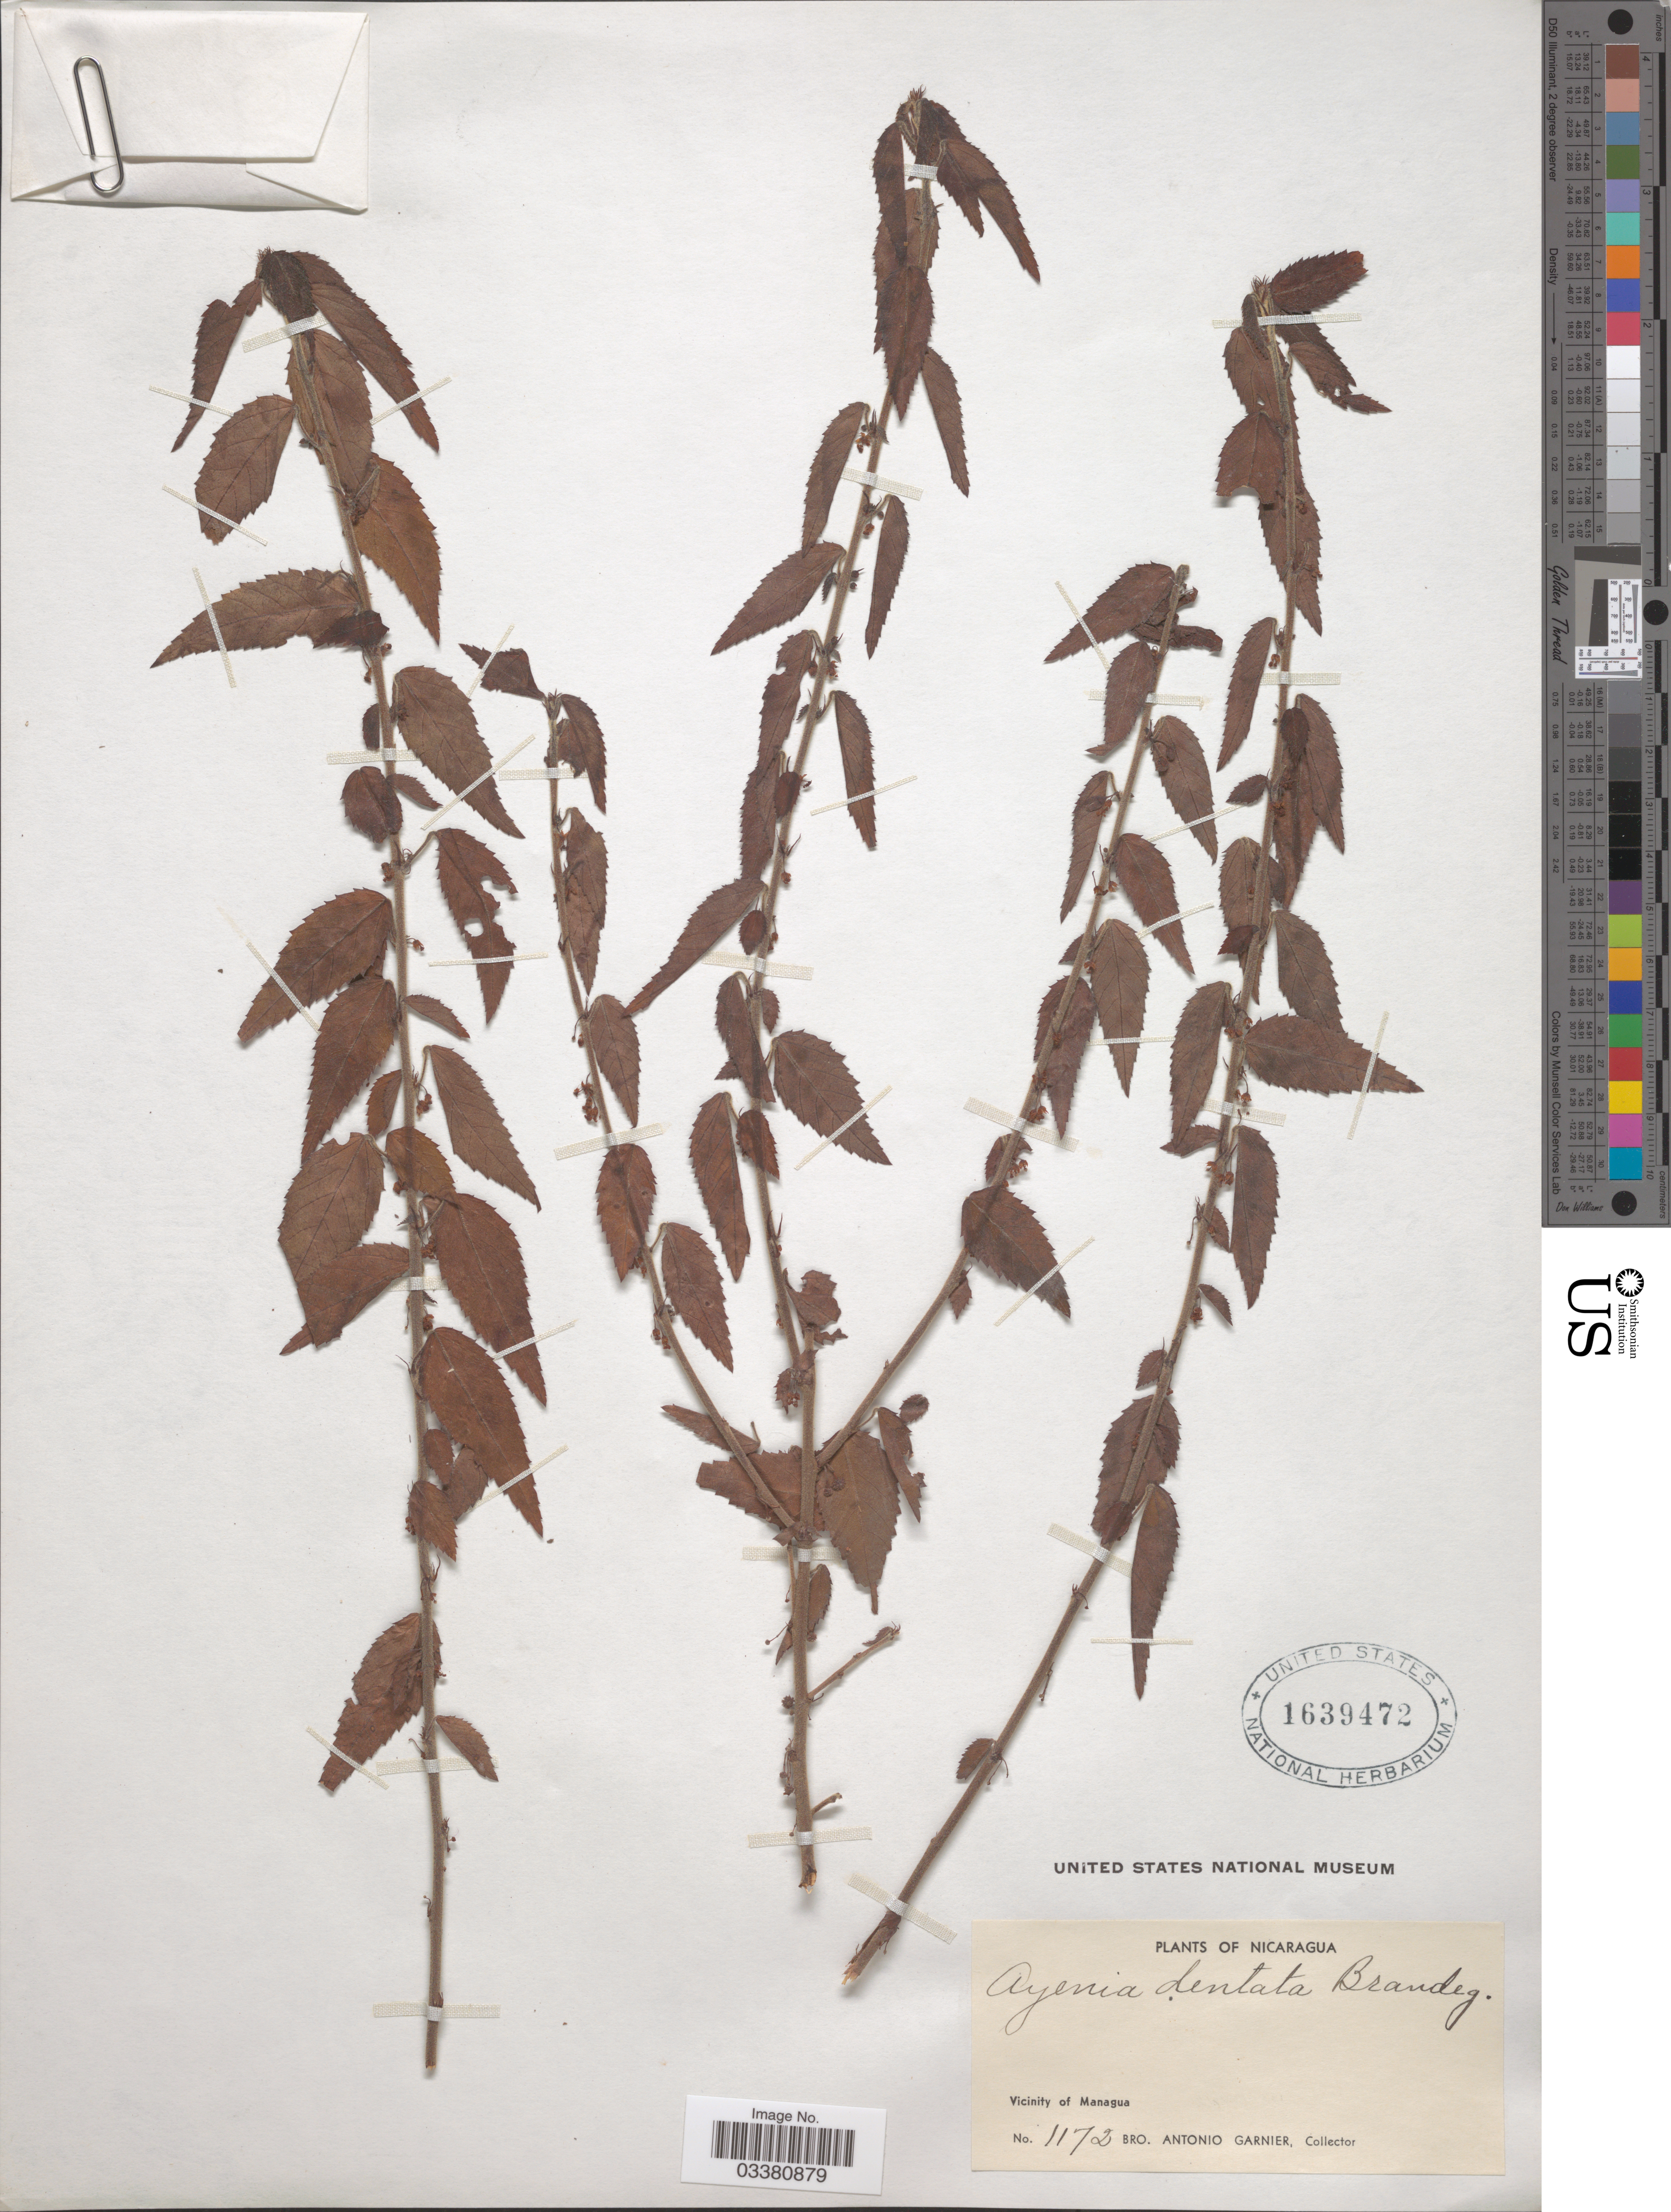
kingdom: Plantae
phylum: Tracheophyta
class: Magnoliopsida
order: Malvales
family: Malvaceae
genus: Ayenia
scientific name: Ayenia dentata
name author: Brandegee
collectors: Bro. A. Garnier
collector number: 1172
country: Nicaragua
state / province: Managua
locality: Vicinity of Managua.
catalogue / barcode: US 1639472